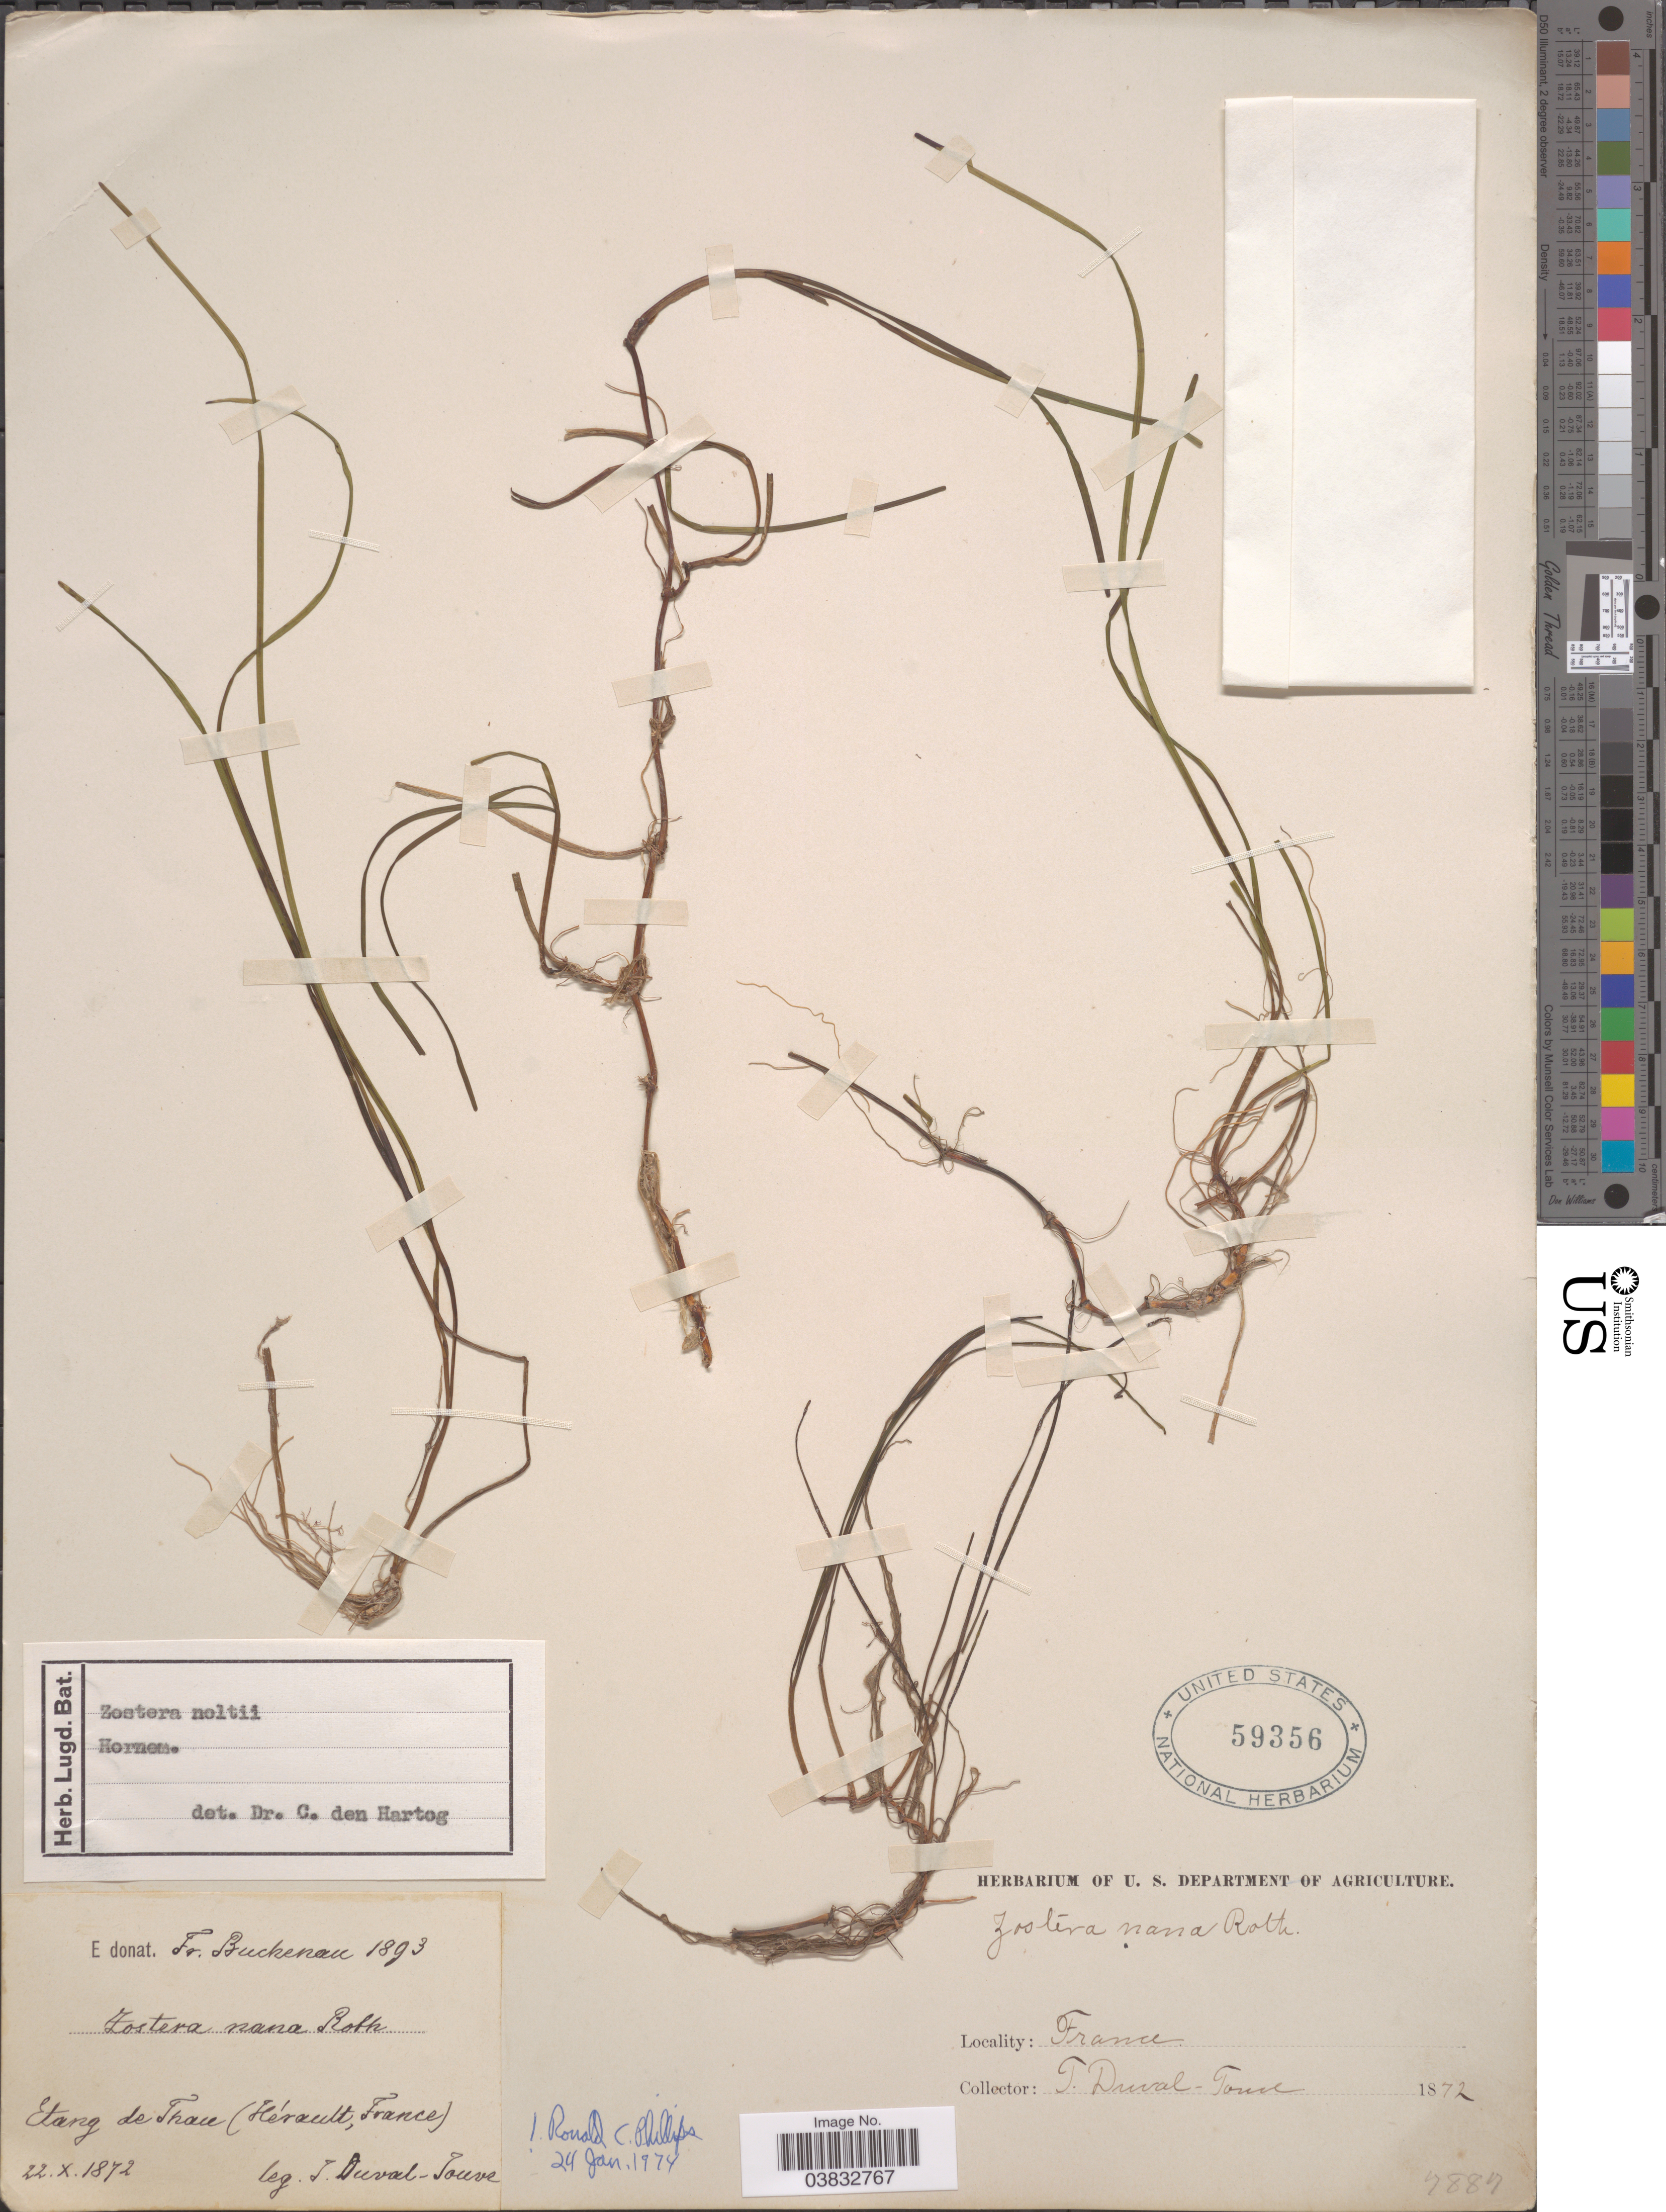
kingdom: Plantae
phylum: Tracheophyta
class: Liliopsida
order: Alismatales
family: Zosteraceae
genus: Zostera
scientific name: Zostera noltii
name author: Hornem.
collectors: J. Duval-Jouve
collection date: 1872-10-22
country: France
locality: Etang de France (Hérault, France).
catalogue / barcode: US 59356